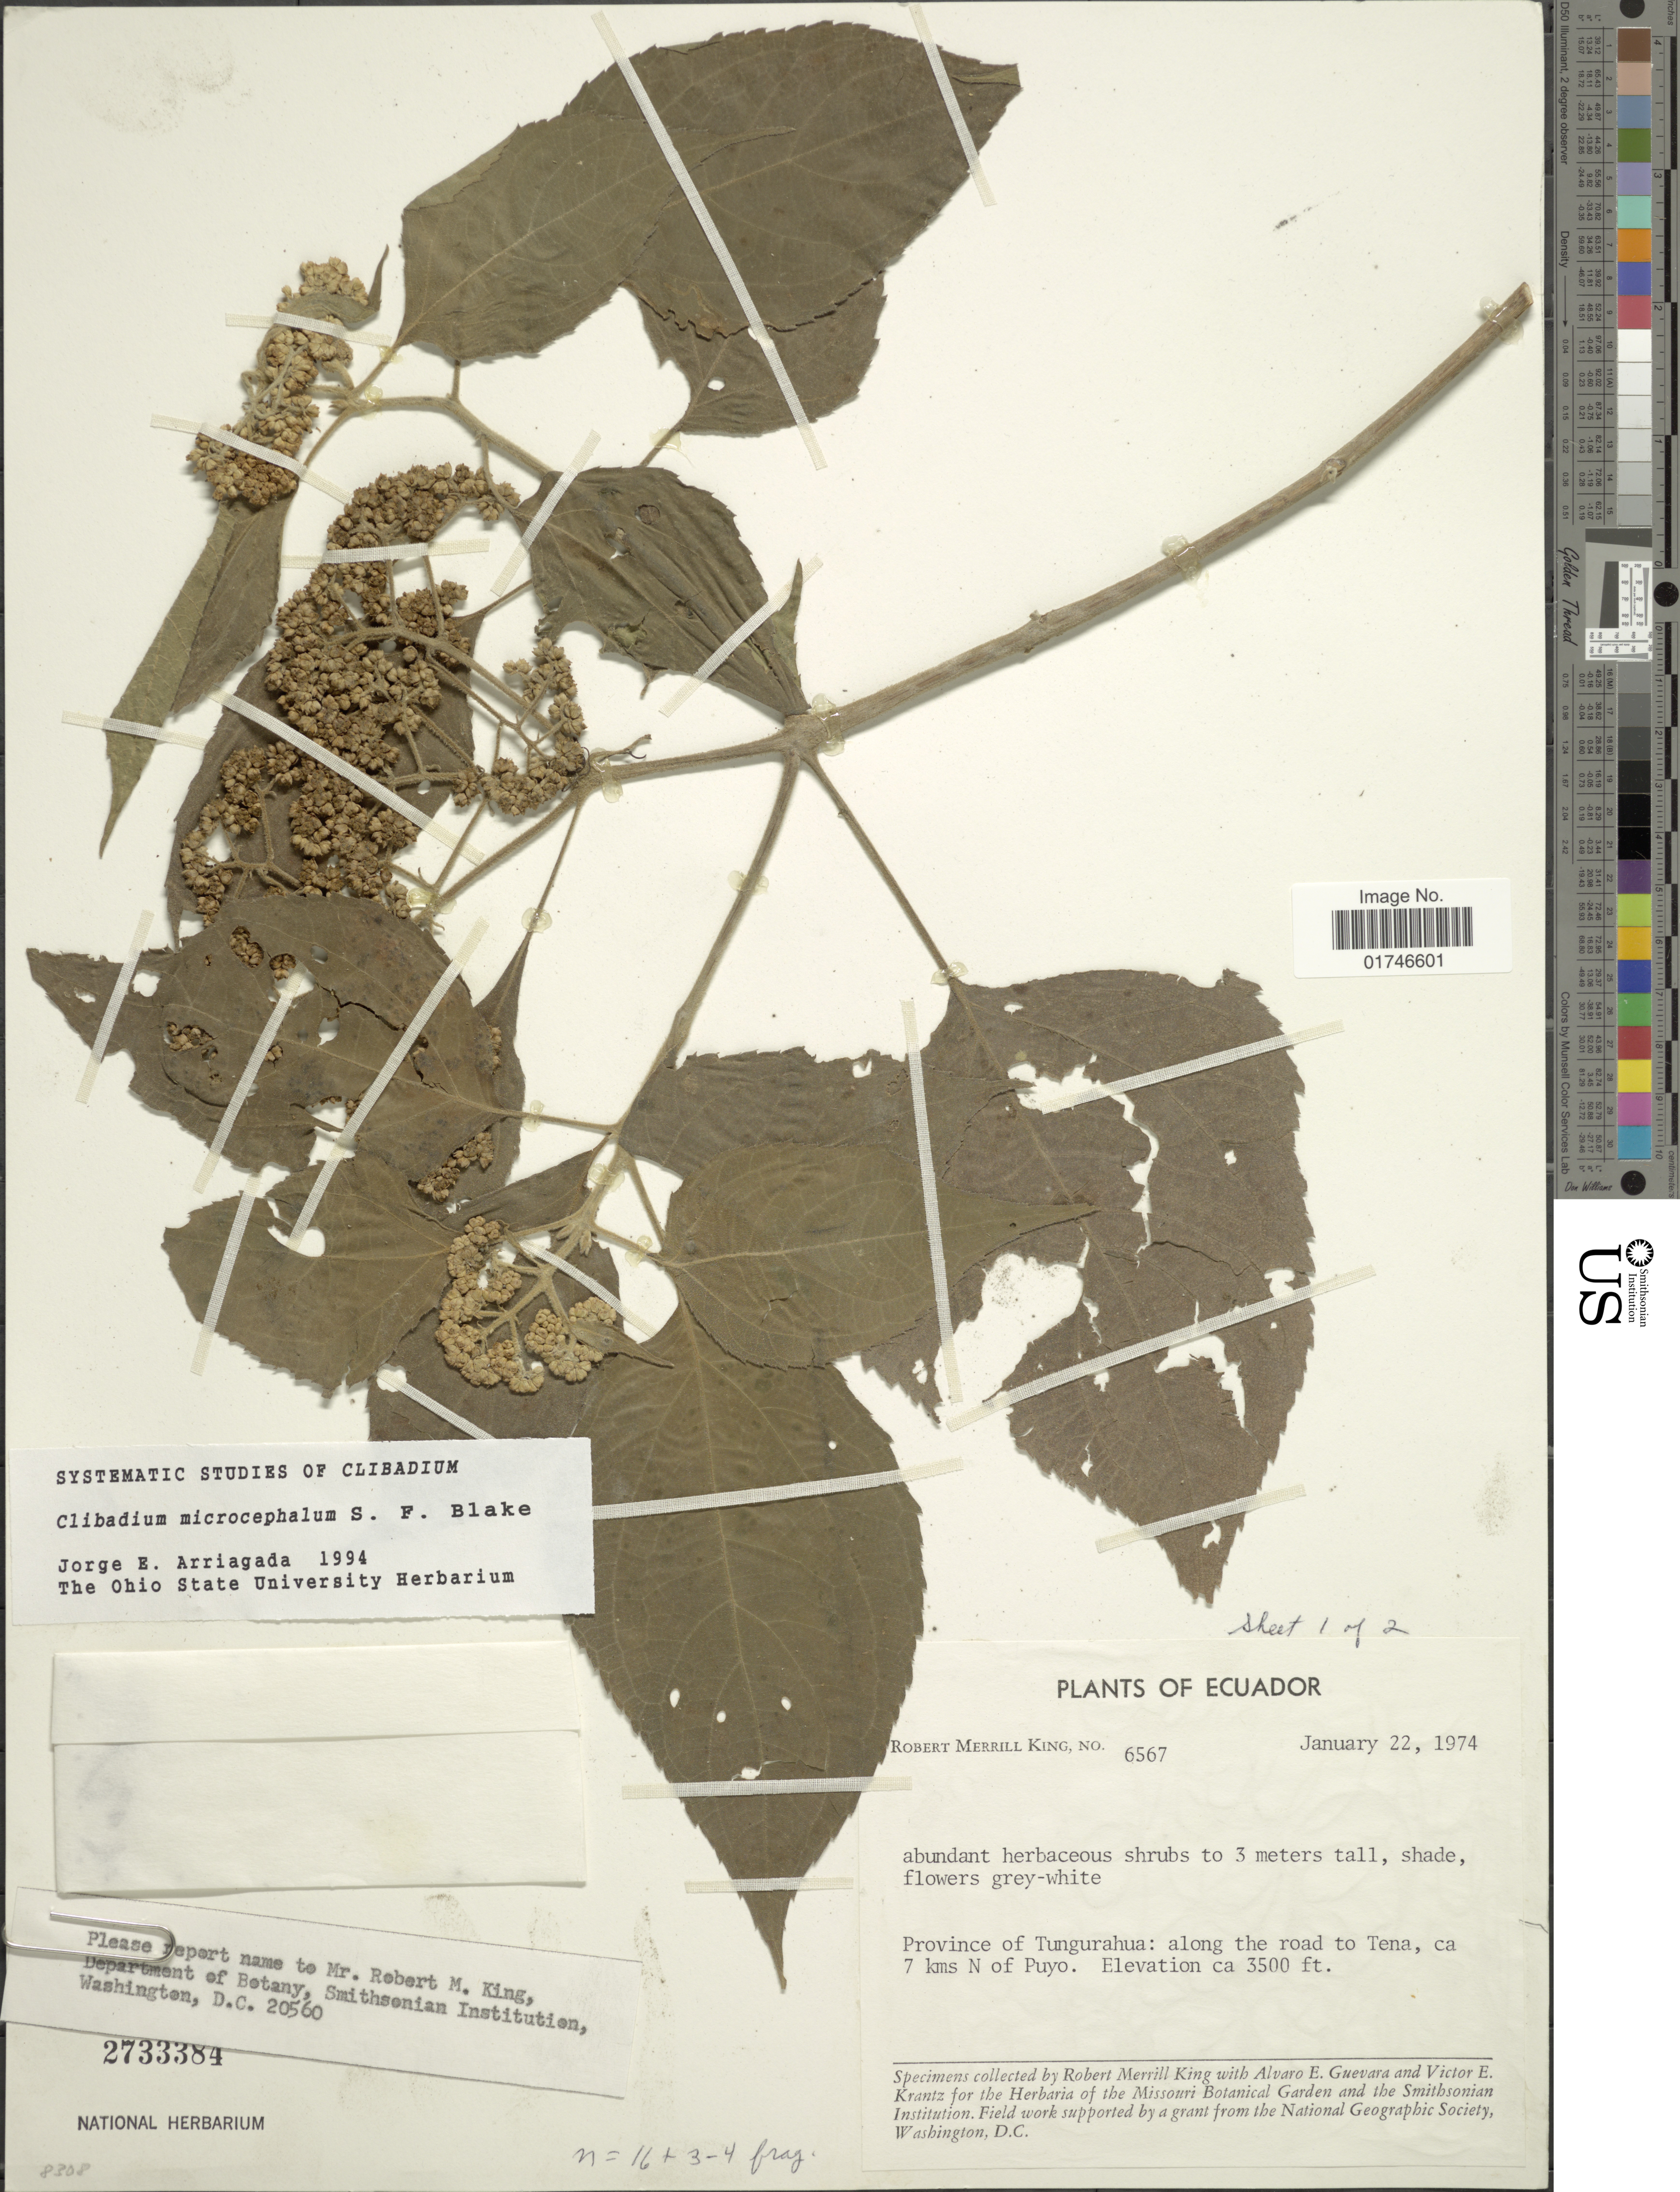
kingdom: Plantae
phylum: Tracheophyta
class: Magnoliopsida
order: Asterales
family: Asteraceae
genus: Clibadium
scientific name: Clibadium microcephalum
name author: S.F. Blake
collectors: R. M. King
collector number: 6567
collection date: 1974-01-22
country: Ecuador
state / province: Tungurahua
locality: along the road to Tena, ca 7 kms N of Puyo.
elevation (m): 1067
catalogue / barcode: US 2733384